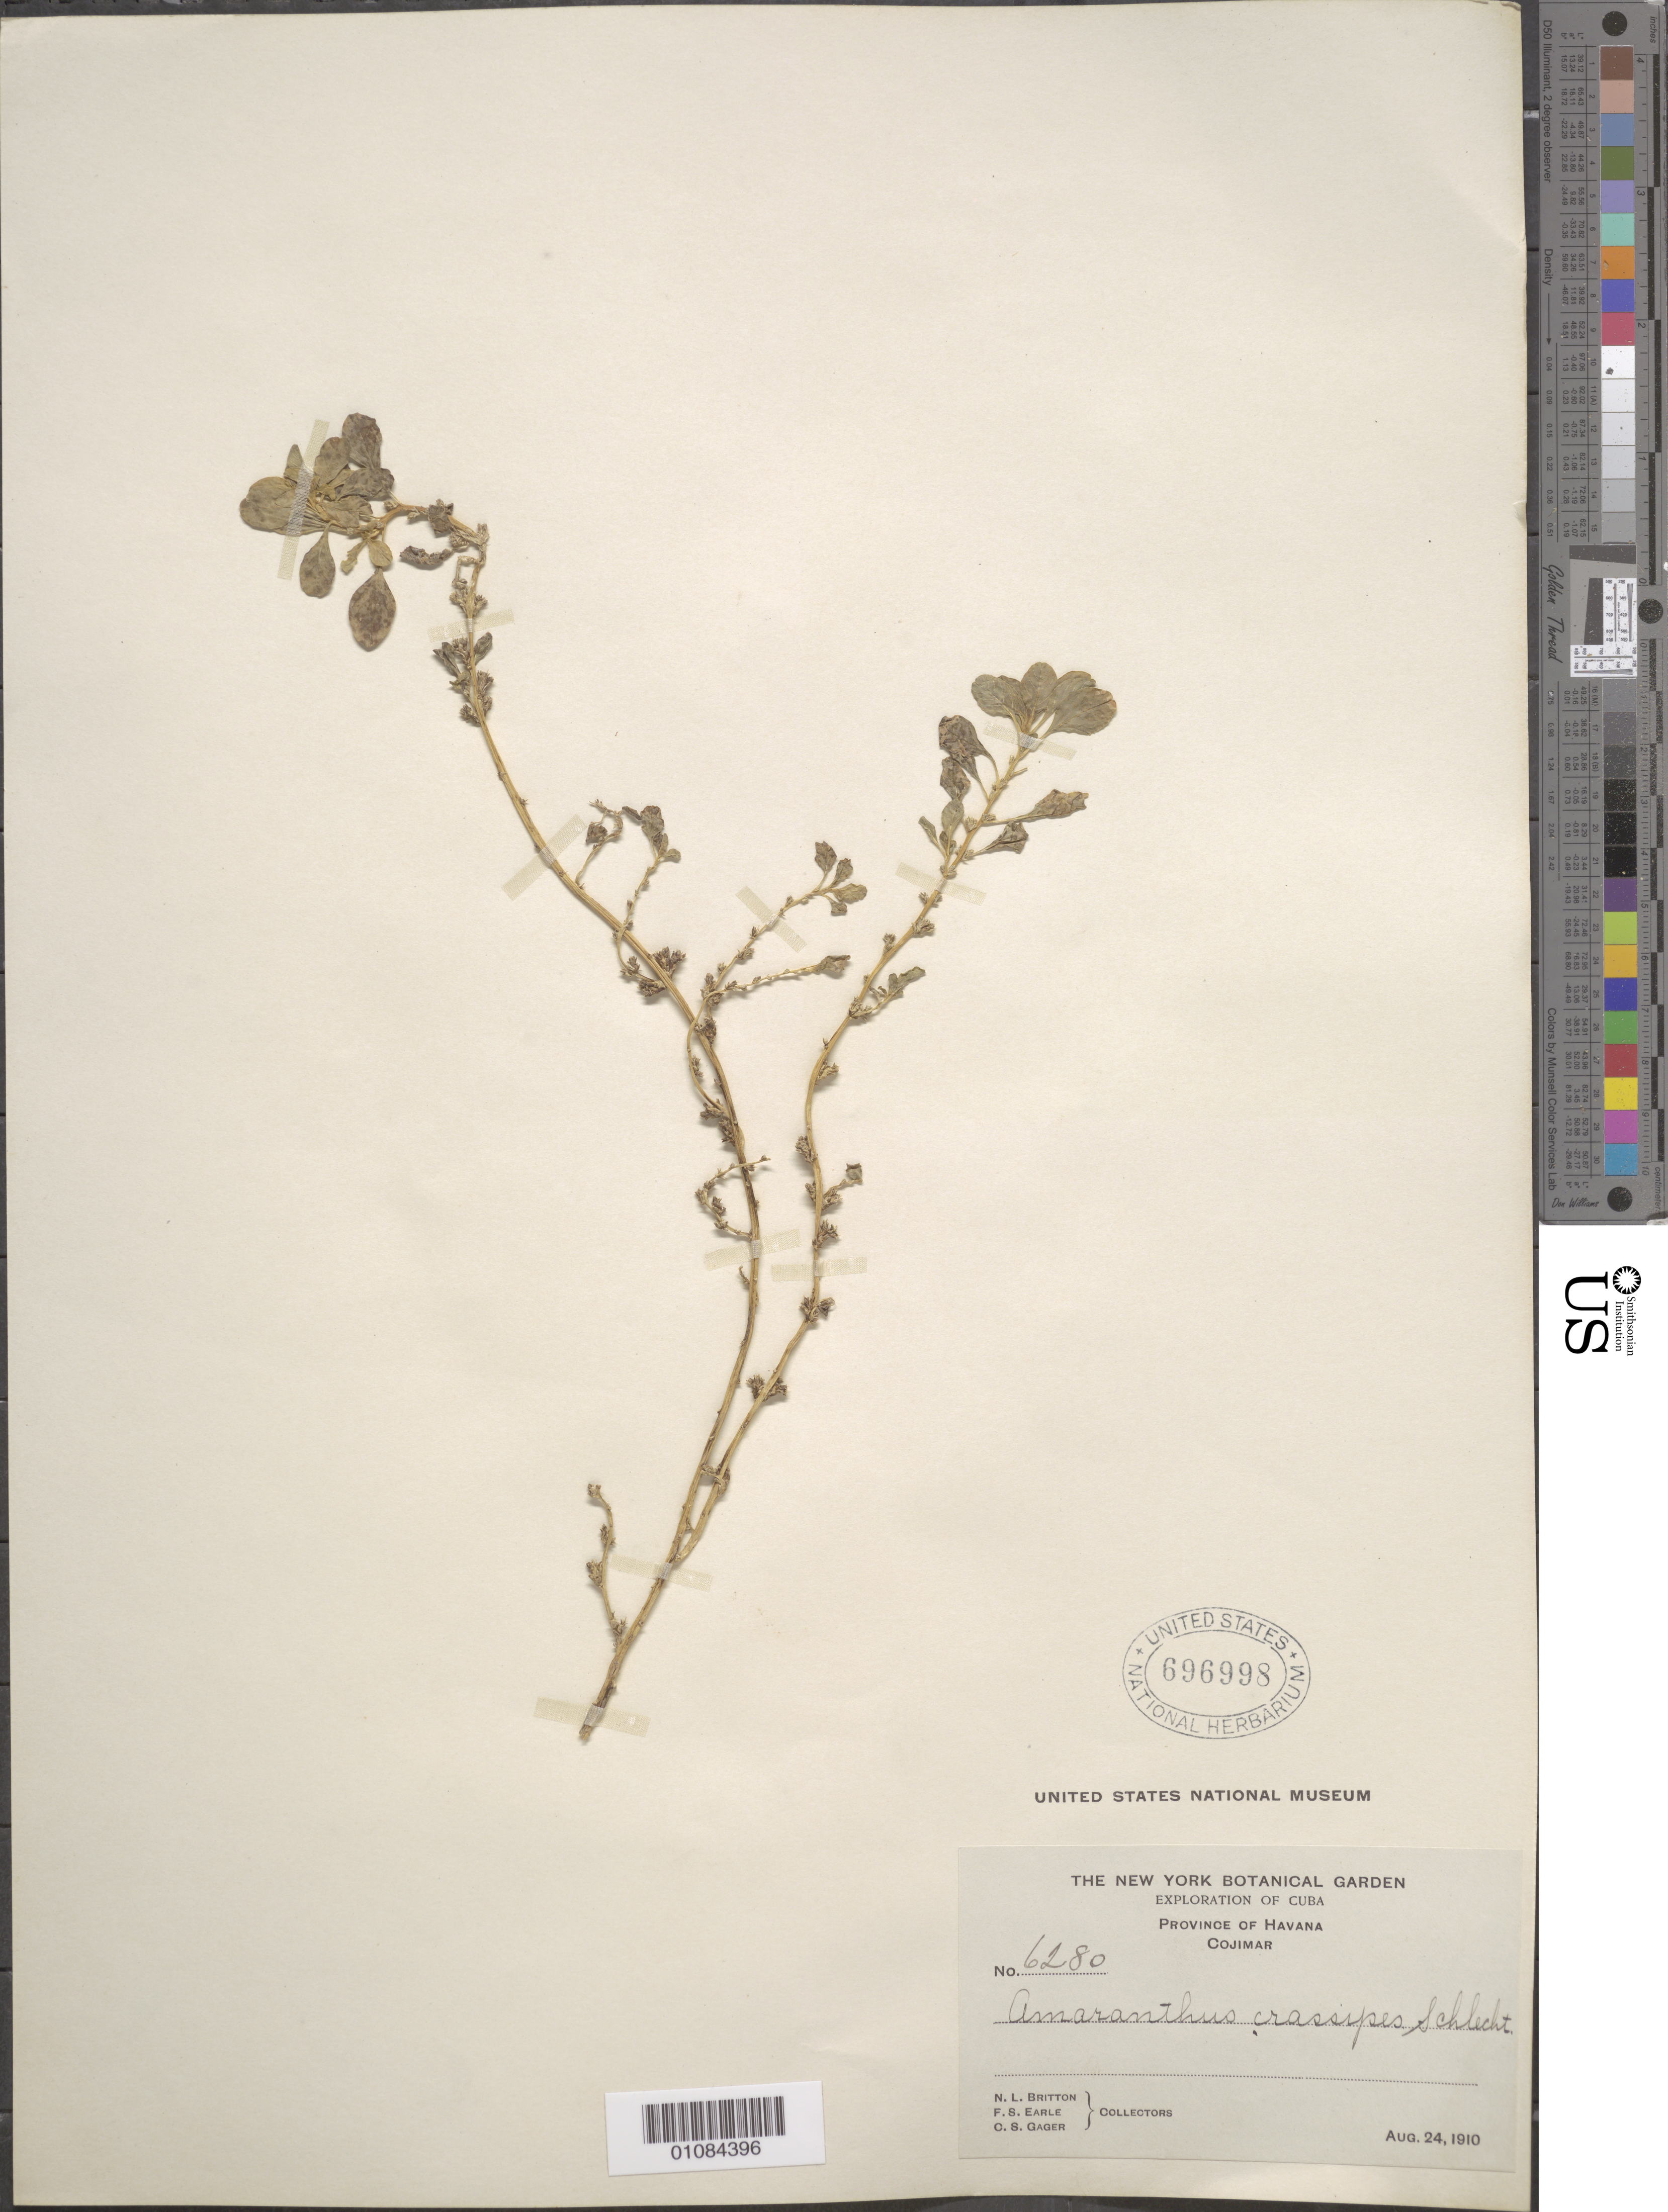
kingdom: Plantae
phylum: Tracheophyta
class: Magnoliopsida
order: Caryophyllales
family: Amaranthaceae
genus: Amaranthus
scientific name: Amaranthus crassipes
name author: Schltdl.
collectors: N. Britton, F. S. Earle & C. Gager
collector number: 6280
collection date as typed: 24 Aug 1910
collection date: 1910-08-24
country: Cuba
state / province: La Habana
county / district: Municipio Habana del Este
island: Cuba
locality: Cojimar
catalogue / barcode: US 696998